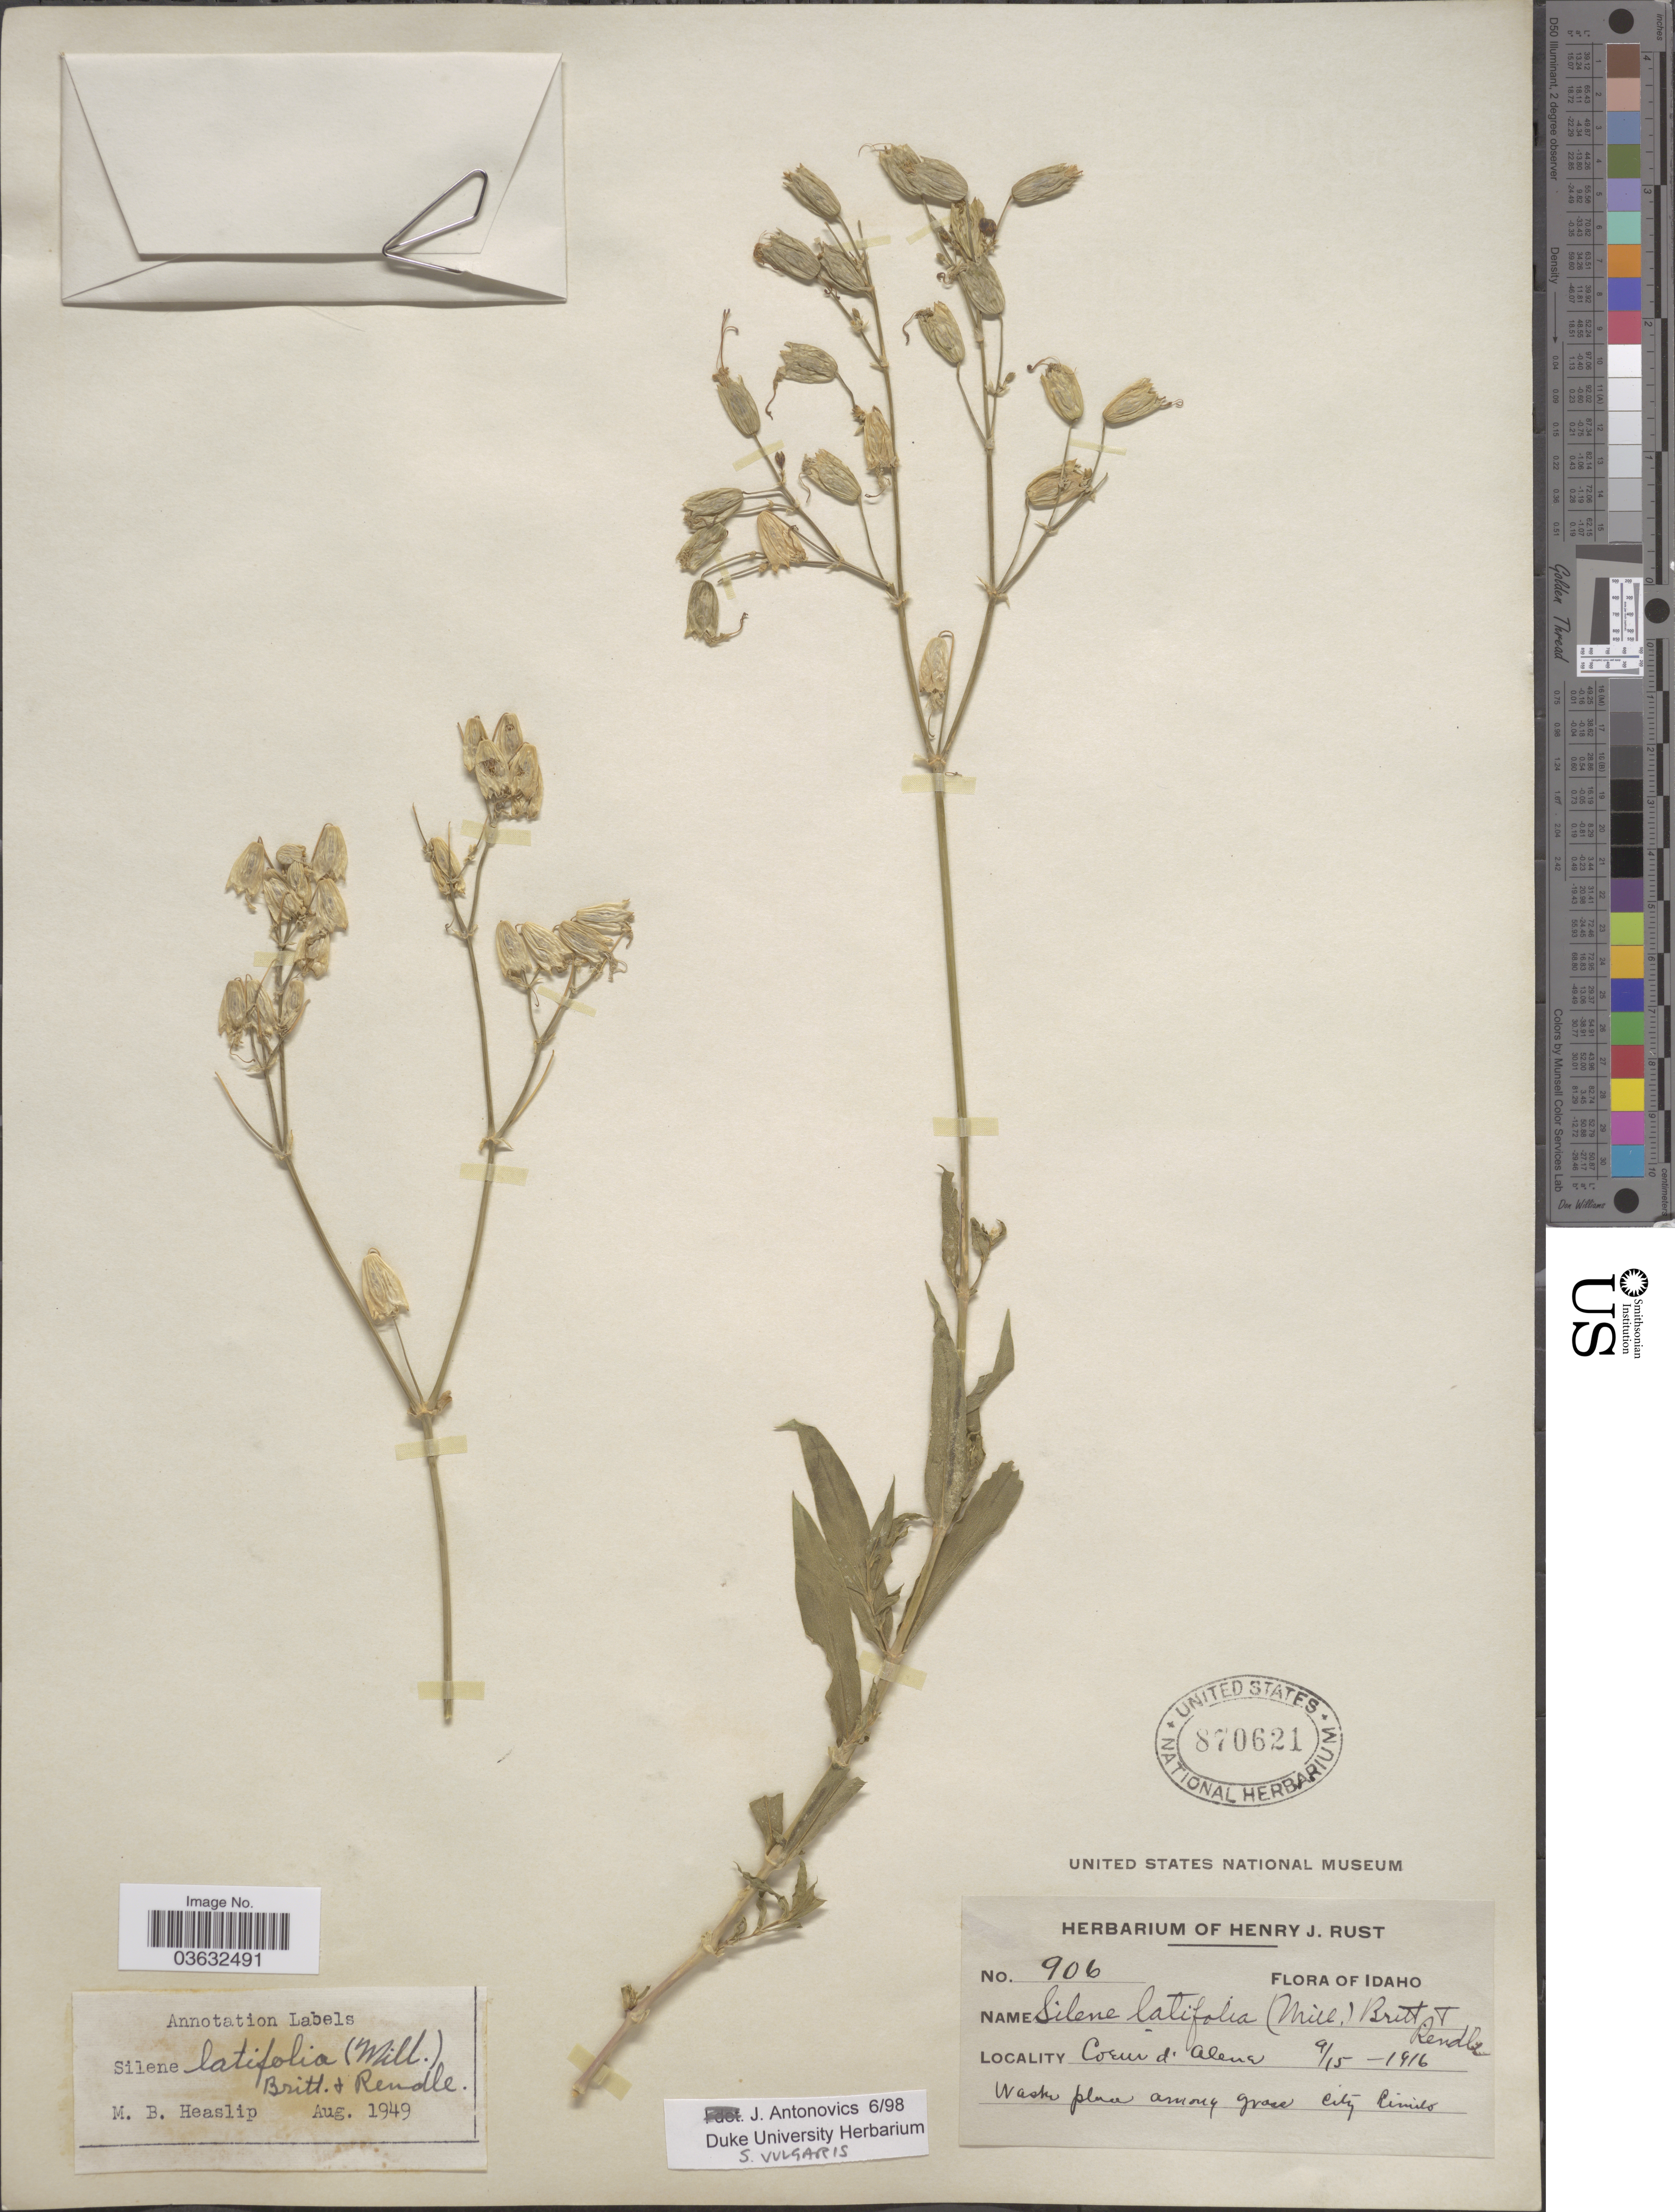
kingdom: Plantae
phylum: Tracheophyta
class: Magnoliopsida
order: Caryophyllales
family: Caryophyllaceae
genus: Silene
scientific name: Silene vulgaris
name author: (Moench) Garcke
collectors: ex herb. Henry J. Rust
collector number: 906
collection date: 1916-09-15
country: United States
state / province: Idaho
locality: Coeur d'Alene.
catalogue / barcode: US 870621